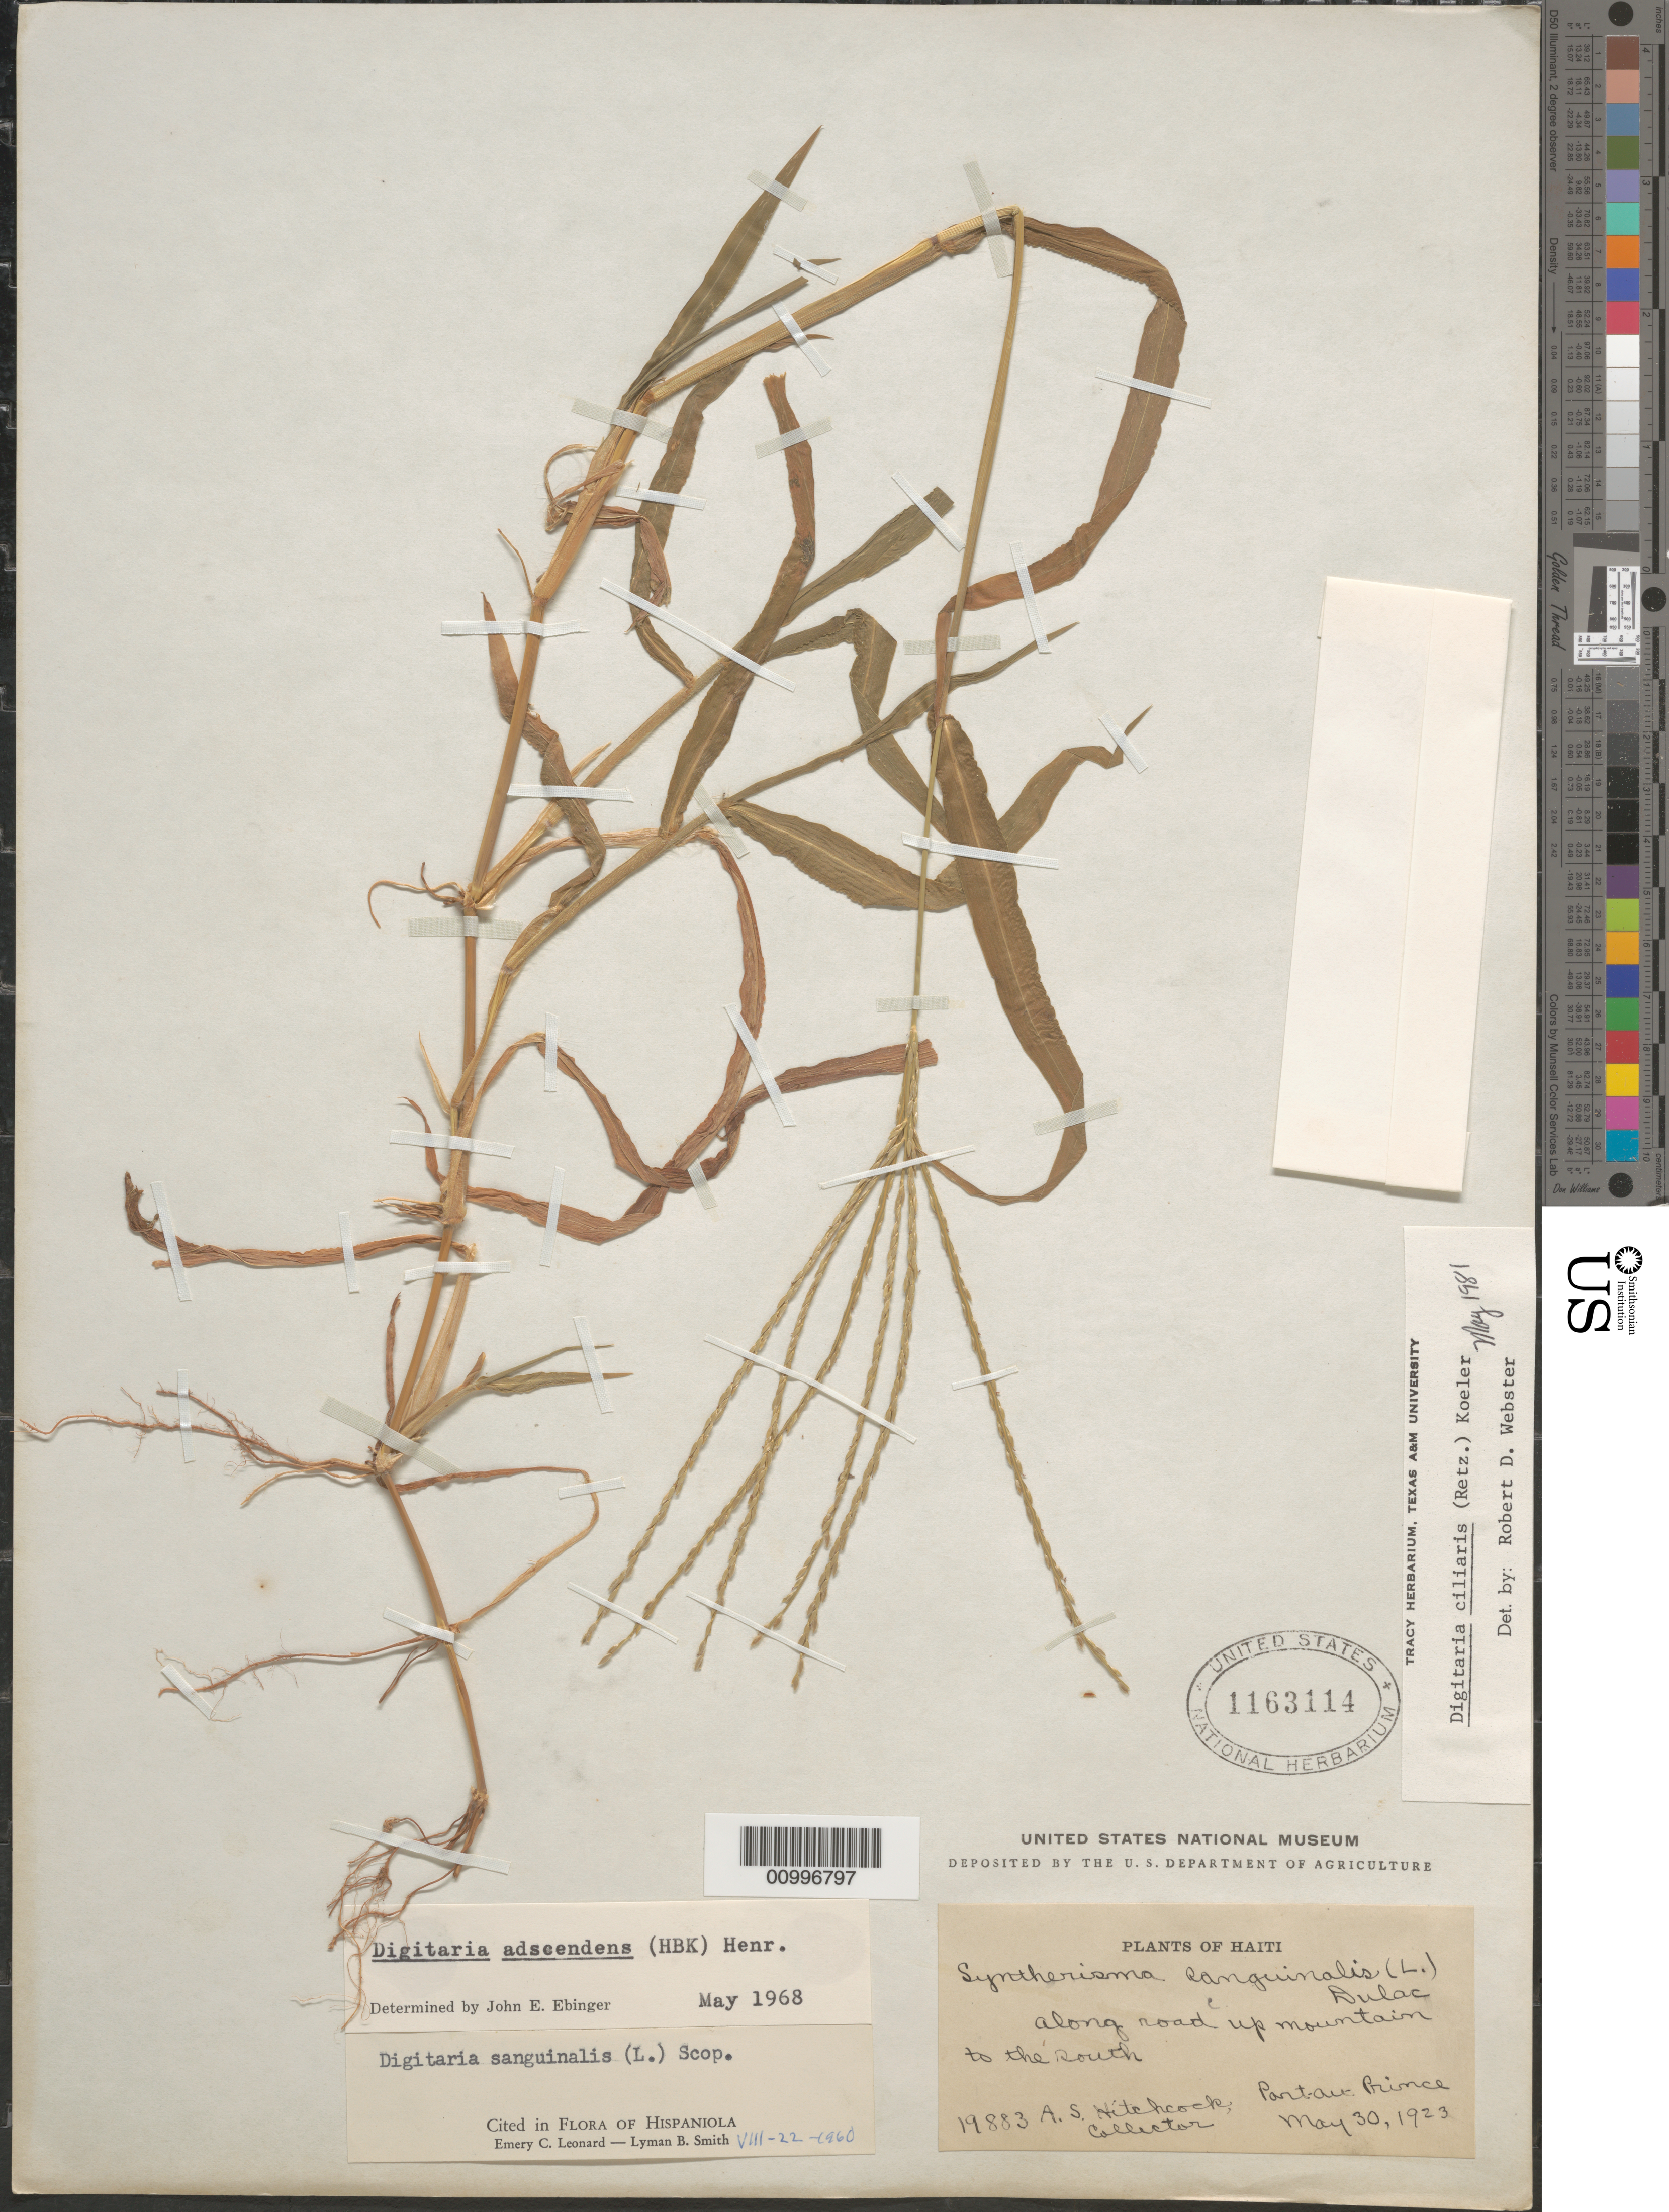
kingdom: Plantae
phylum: Tracheophyta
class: Liliopsida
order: Poales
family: Poaceae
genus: Digitaria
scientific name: Digitaria ciliaris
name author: (Retz.) Koeler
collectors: A. S. Hitchcock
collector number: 19883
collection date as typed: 30 May 1923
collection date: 1923-05-30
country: Haiti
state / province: Óuest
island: Hispaniola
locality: Port-au-Prince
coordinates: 0 N, 0 E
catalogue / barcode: US 1163114